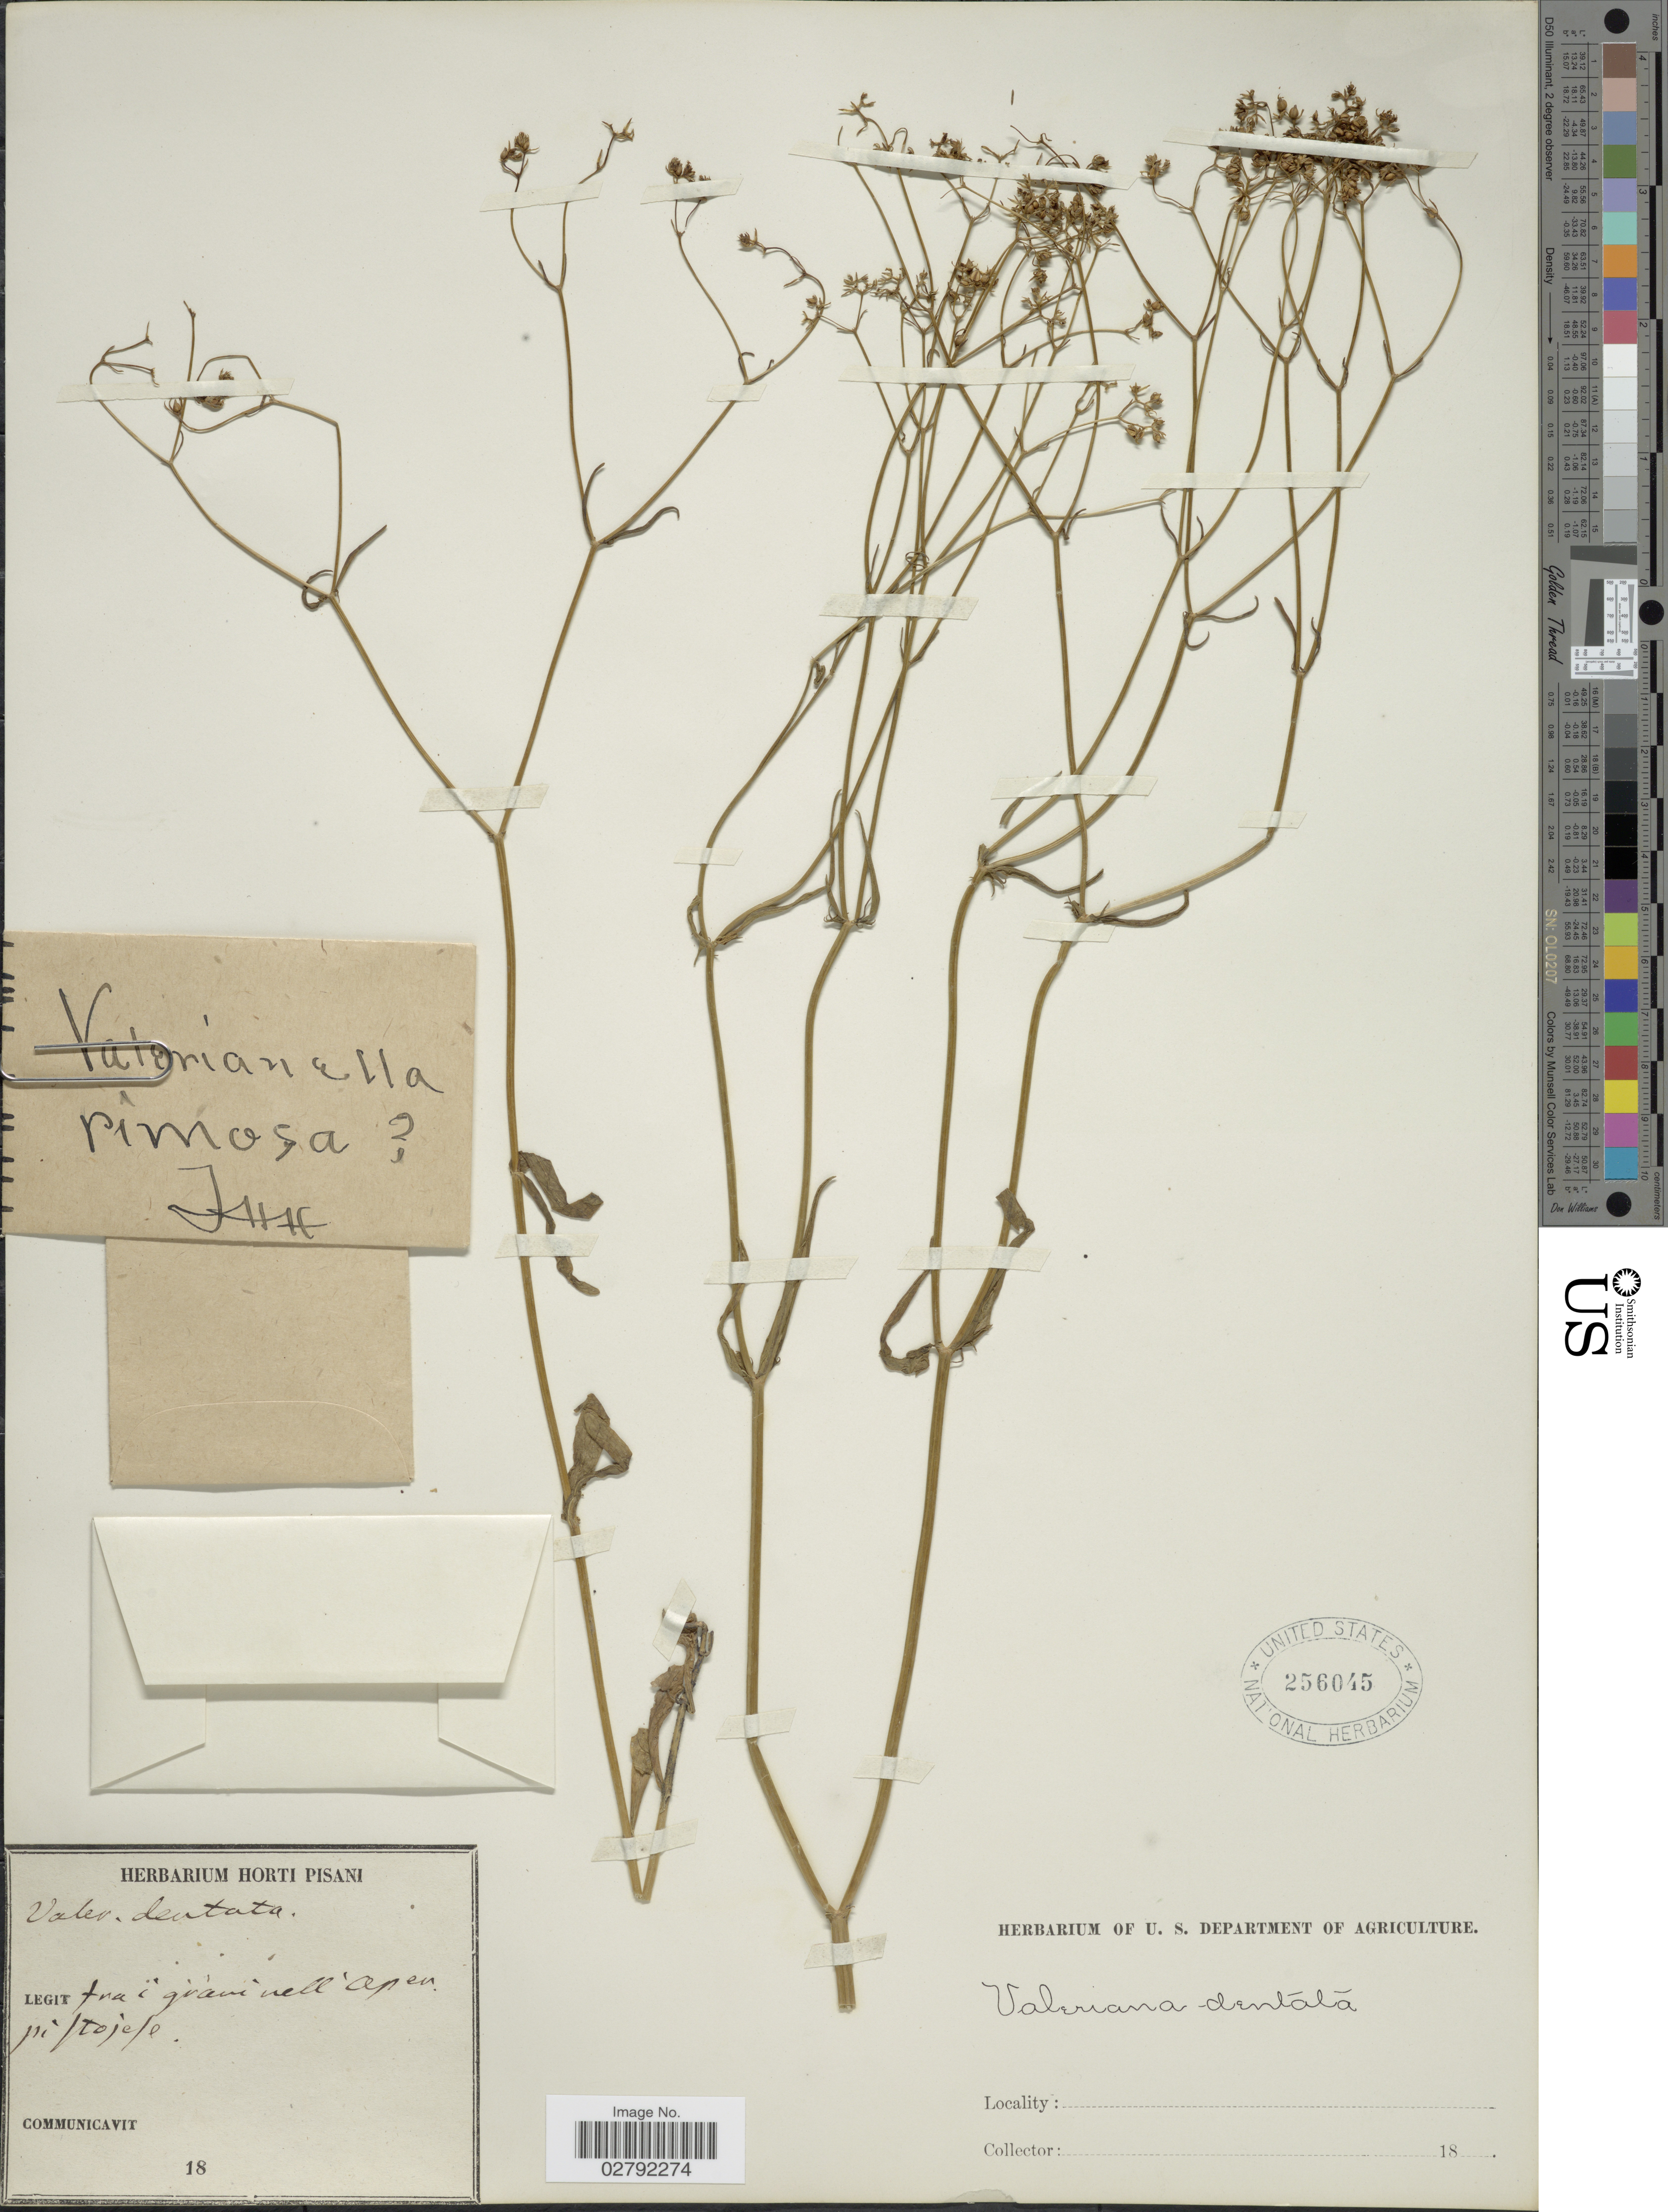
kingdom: Plantae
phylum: Tracheophyta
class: Magnoliopsida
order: Dipsacales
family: Caprifoliaceae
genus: Valerianella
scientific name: Valerianella dentata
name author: (L.) Pollich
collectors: ex herb. U. S. Department of Agriculture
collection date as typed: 18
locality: Frai granivell Apen pi ptojelo [interpreted]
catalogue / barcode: US 256045